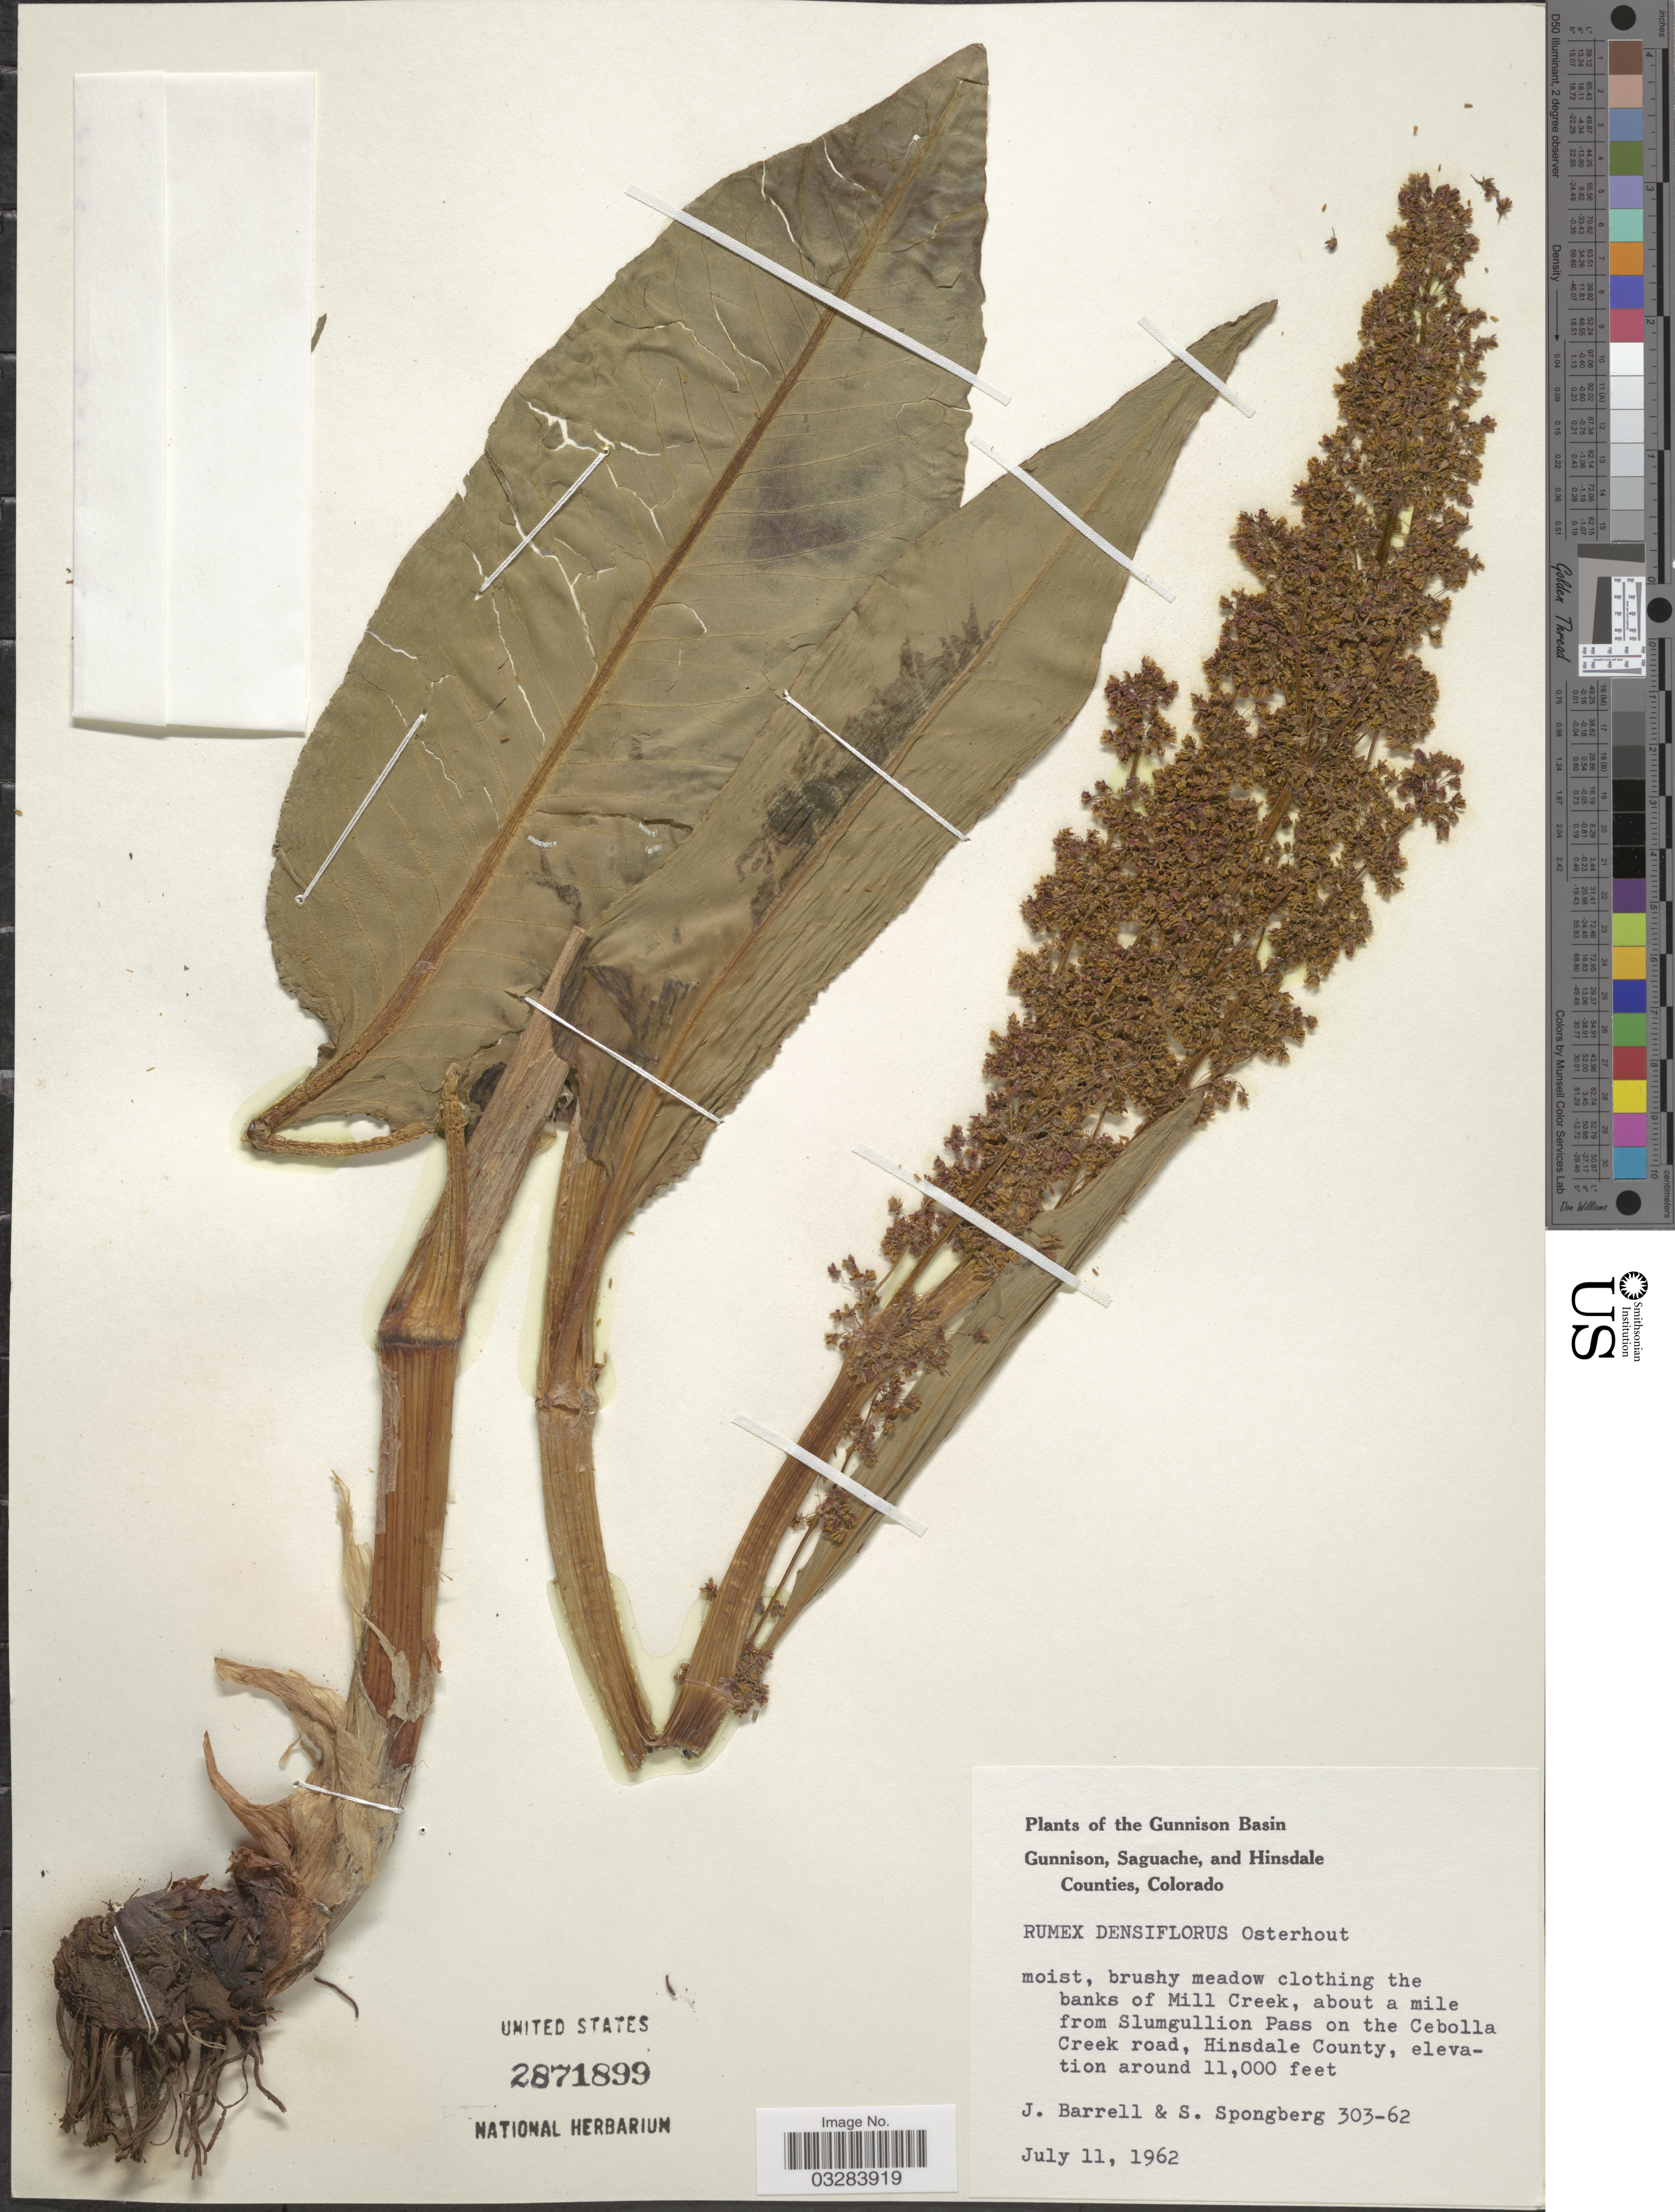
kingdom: Plantae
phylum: Tracheophyta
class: Magnoliopsida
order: Caryophyllales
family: Polygonaceae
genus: Rumex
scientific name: Rumex densiflorus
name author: Osterh.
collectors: J. Barrell & S. A.Spongberg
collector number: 303-62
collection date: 1962-07-11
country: United States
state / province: Colorado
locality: The Gunnison Basin. Banks of Mill Creek, about a mile from Slumgullion Pass on the Cebolla Creek road, Hinsdale County.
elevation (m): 3353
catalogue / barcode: US 2871899